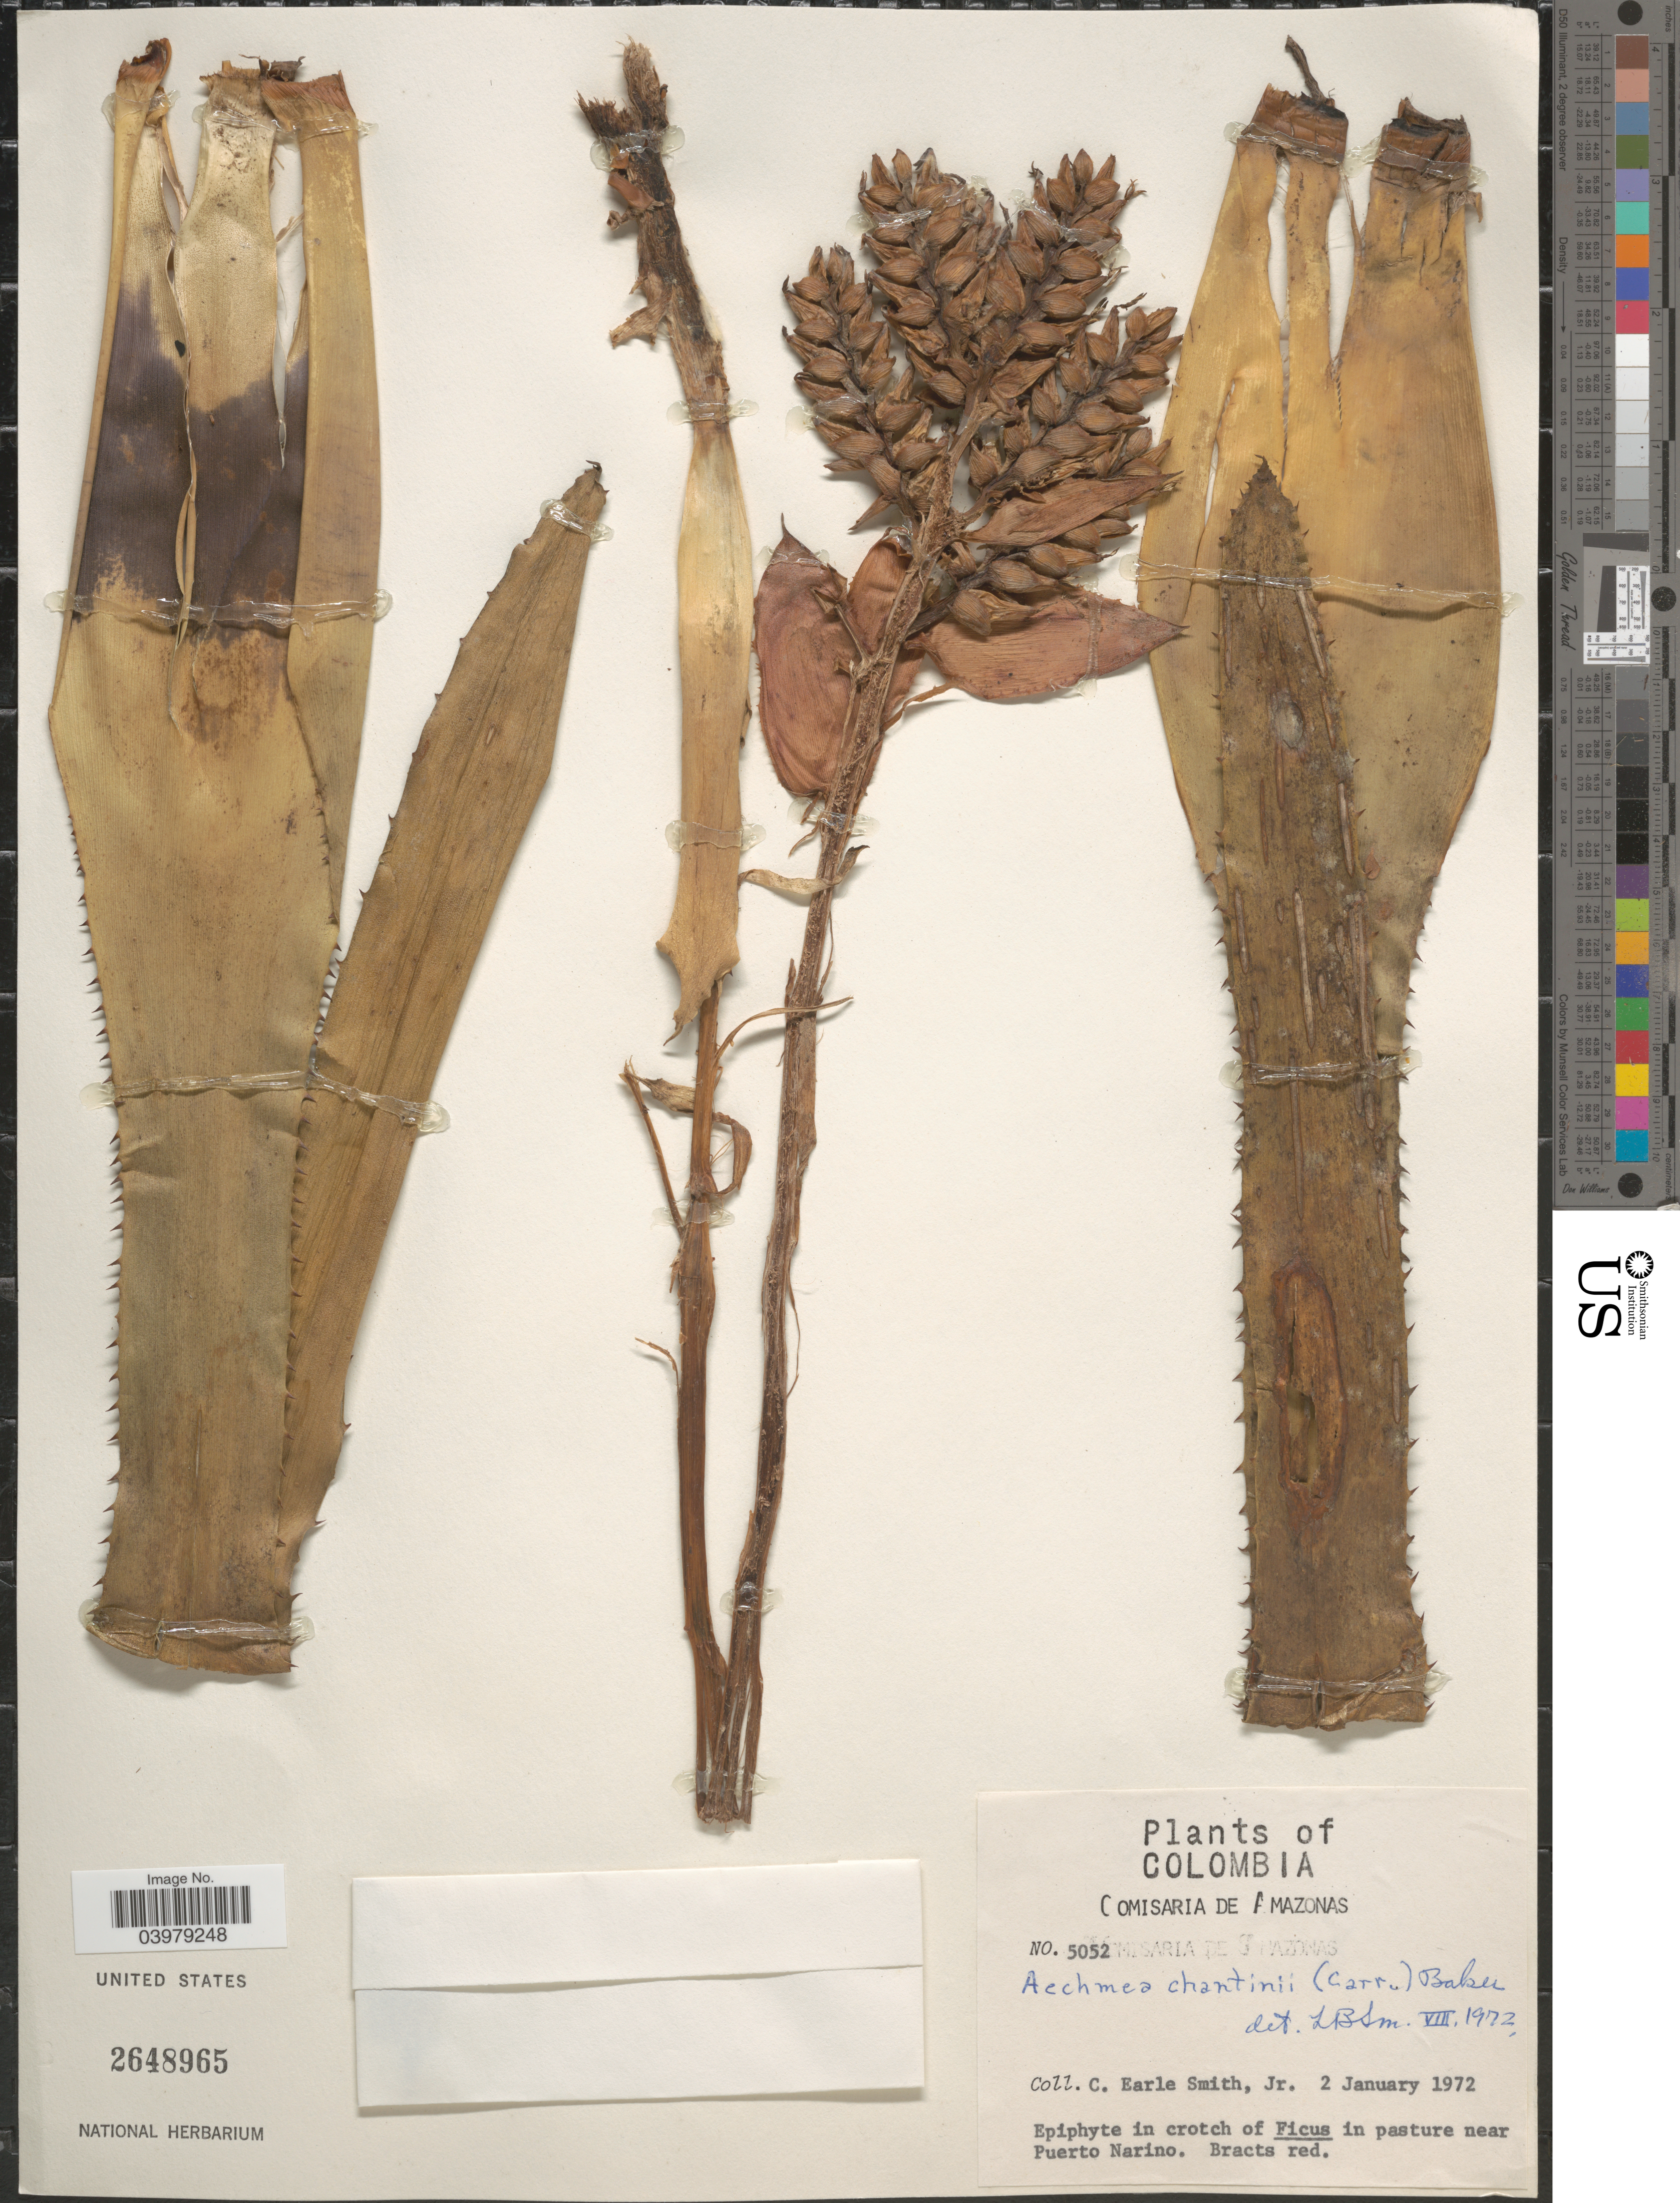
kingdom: Plantae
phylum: Tracheophyta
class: Liliopsida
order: Poales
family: Bromeliaceae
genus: Aechmea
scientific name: Aechmea chantinii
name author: (Carrière) Baker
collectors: C. E. Smith Jr.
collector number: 5052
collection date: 1972-01-02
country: Colombia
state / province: Amazônas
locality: Comisaria de Amazonas. In pasture near Puerto Narino.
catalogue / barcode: US 2648965